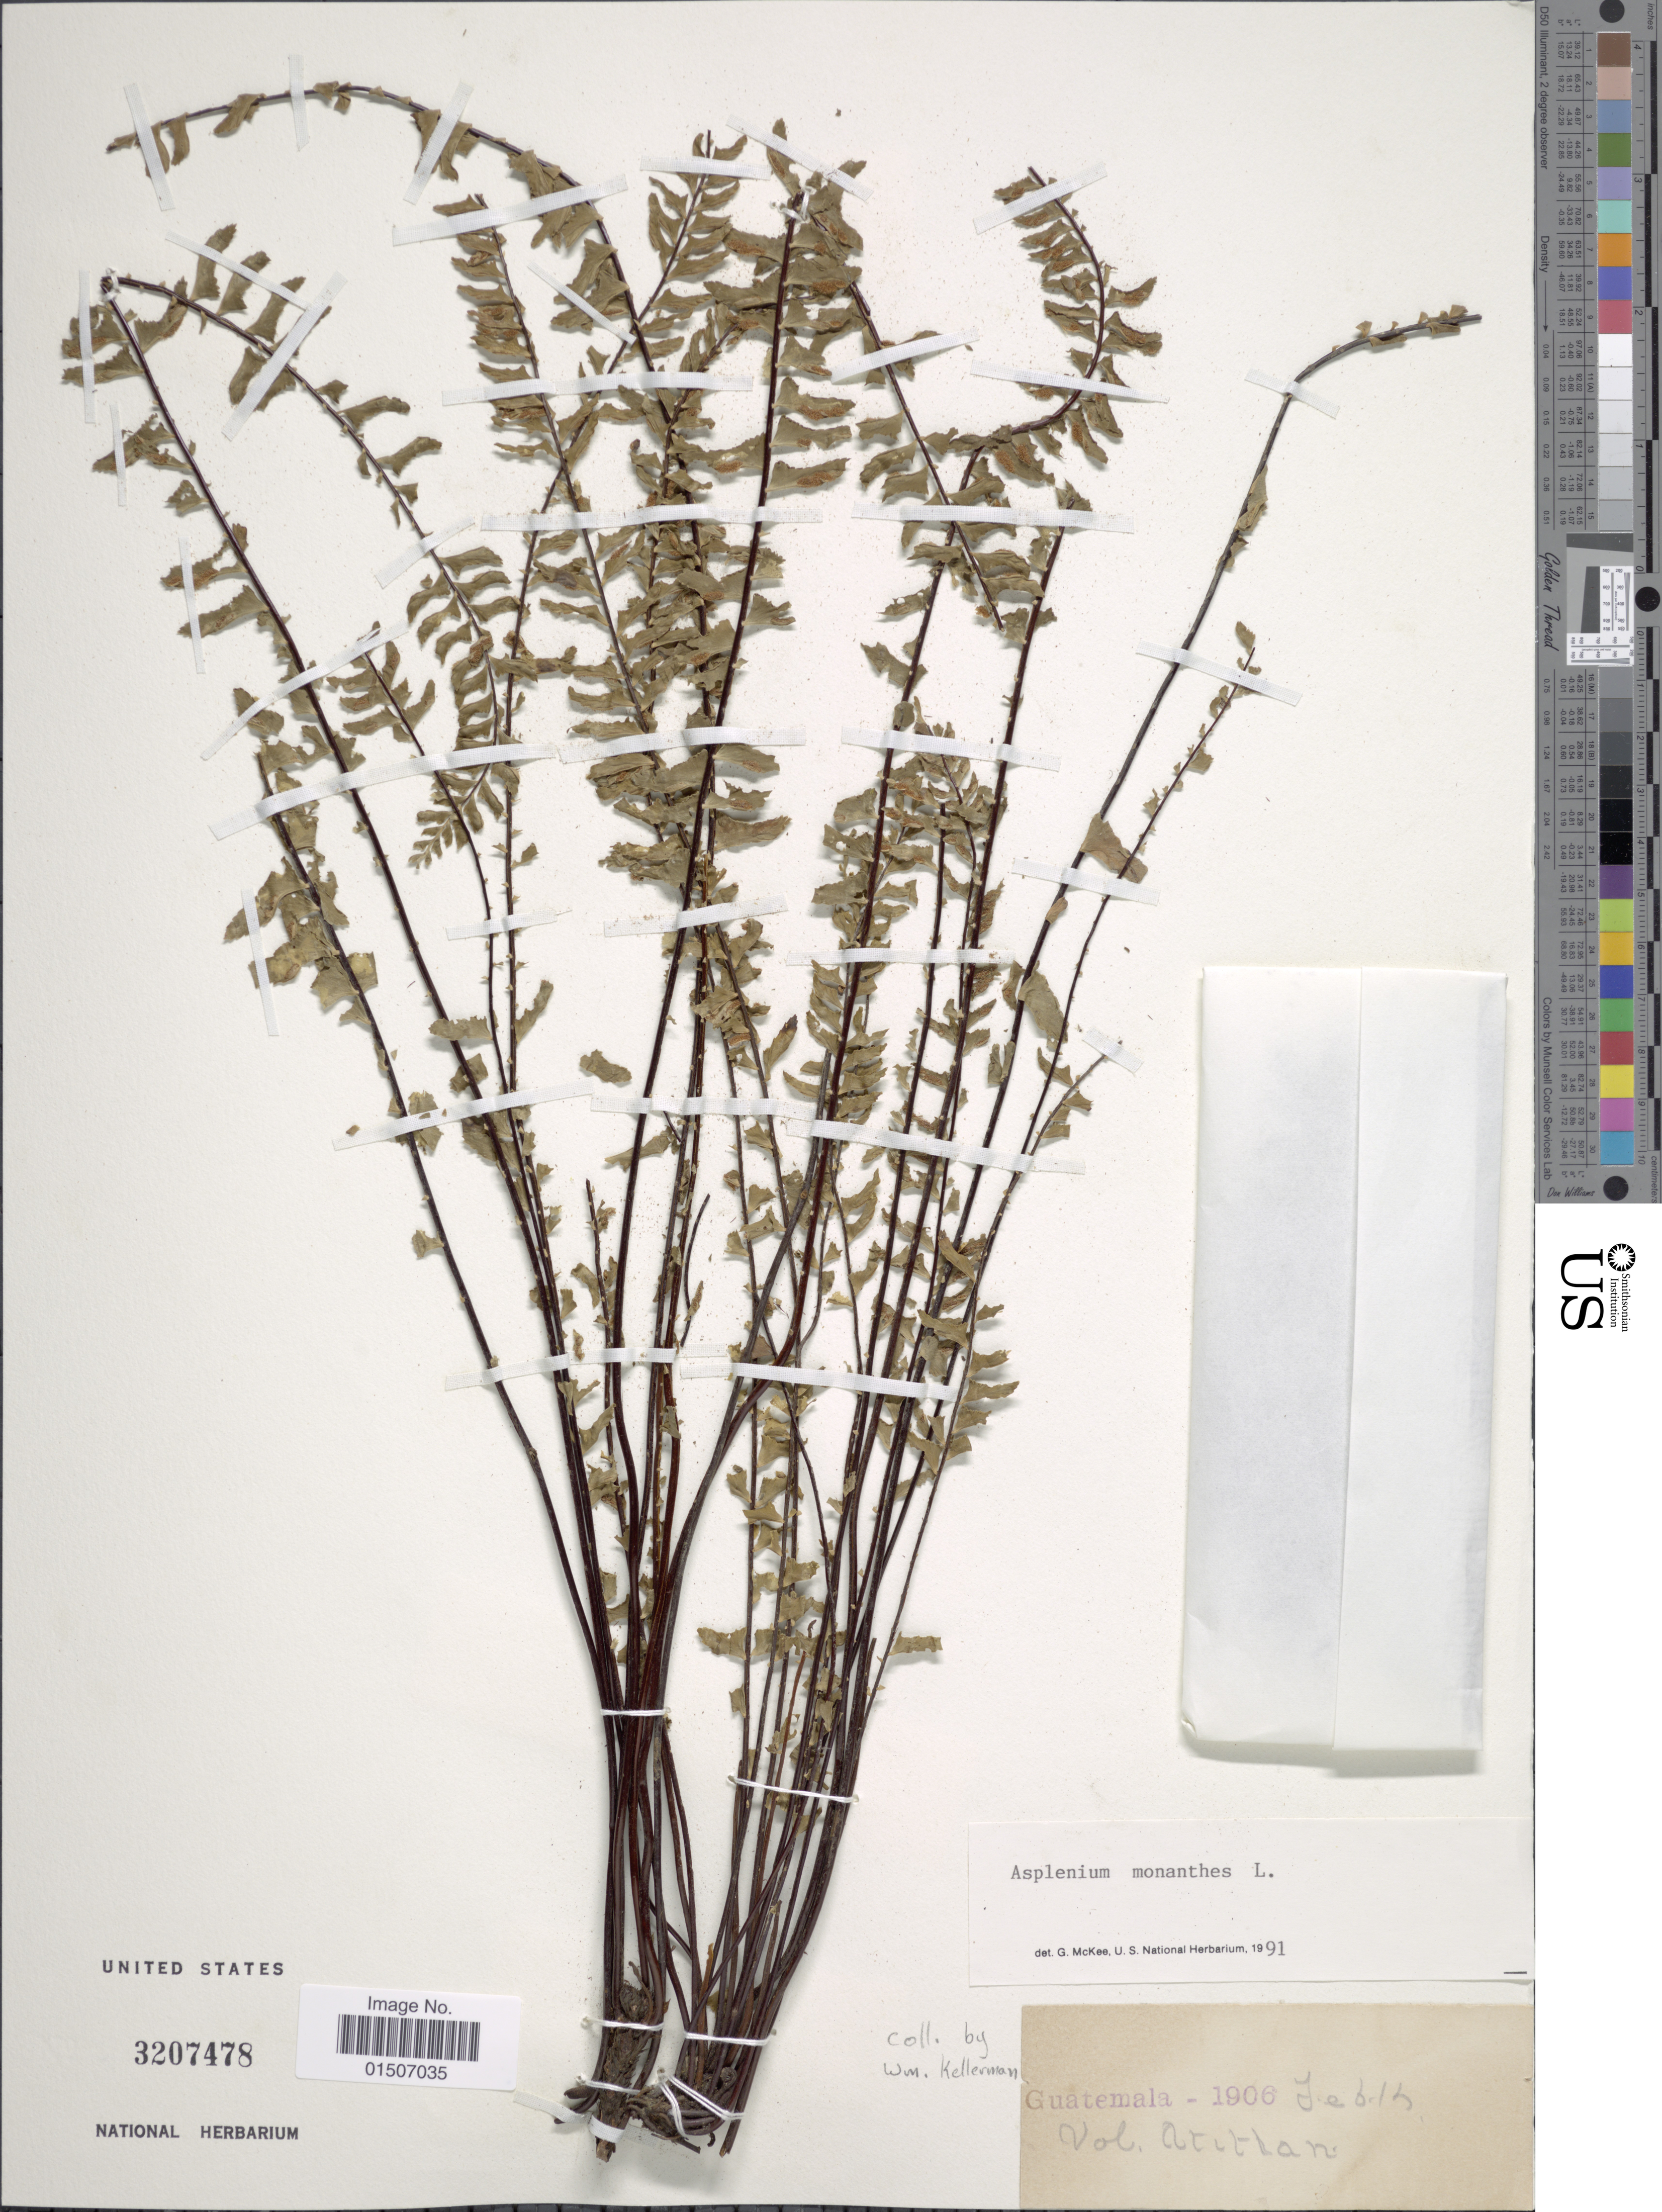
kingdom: Plantae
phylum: Tracheophyta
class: Polypodiopsida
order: Polypodiales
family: Aspleniaceae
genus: Asplenium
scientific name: Asplenium monanthes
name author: L.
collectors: W. A. Kellermann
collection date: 1906-02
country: Guatemala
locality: Vol Atitlan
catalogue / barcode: US 3207478